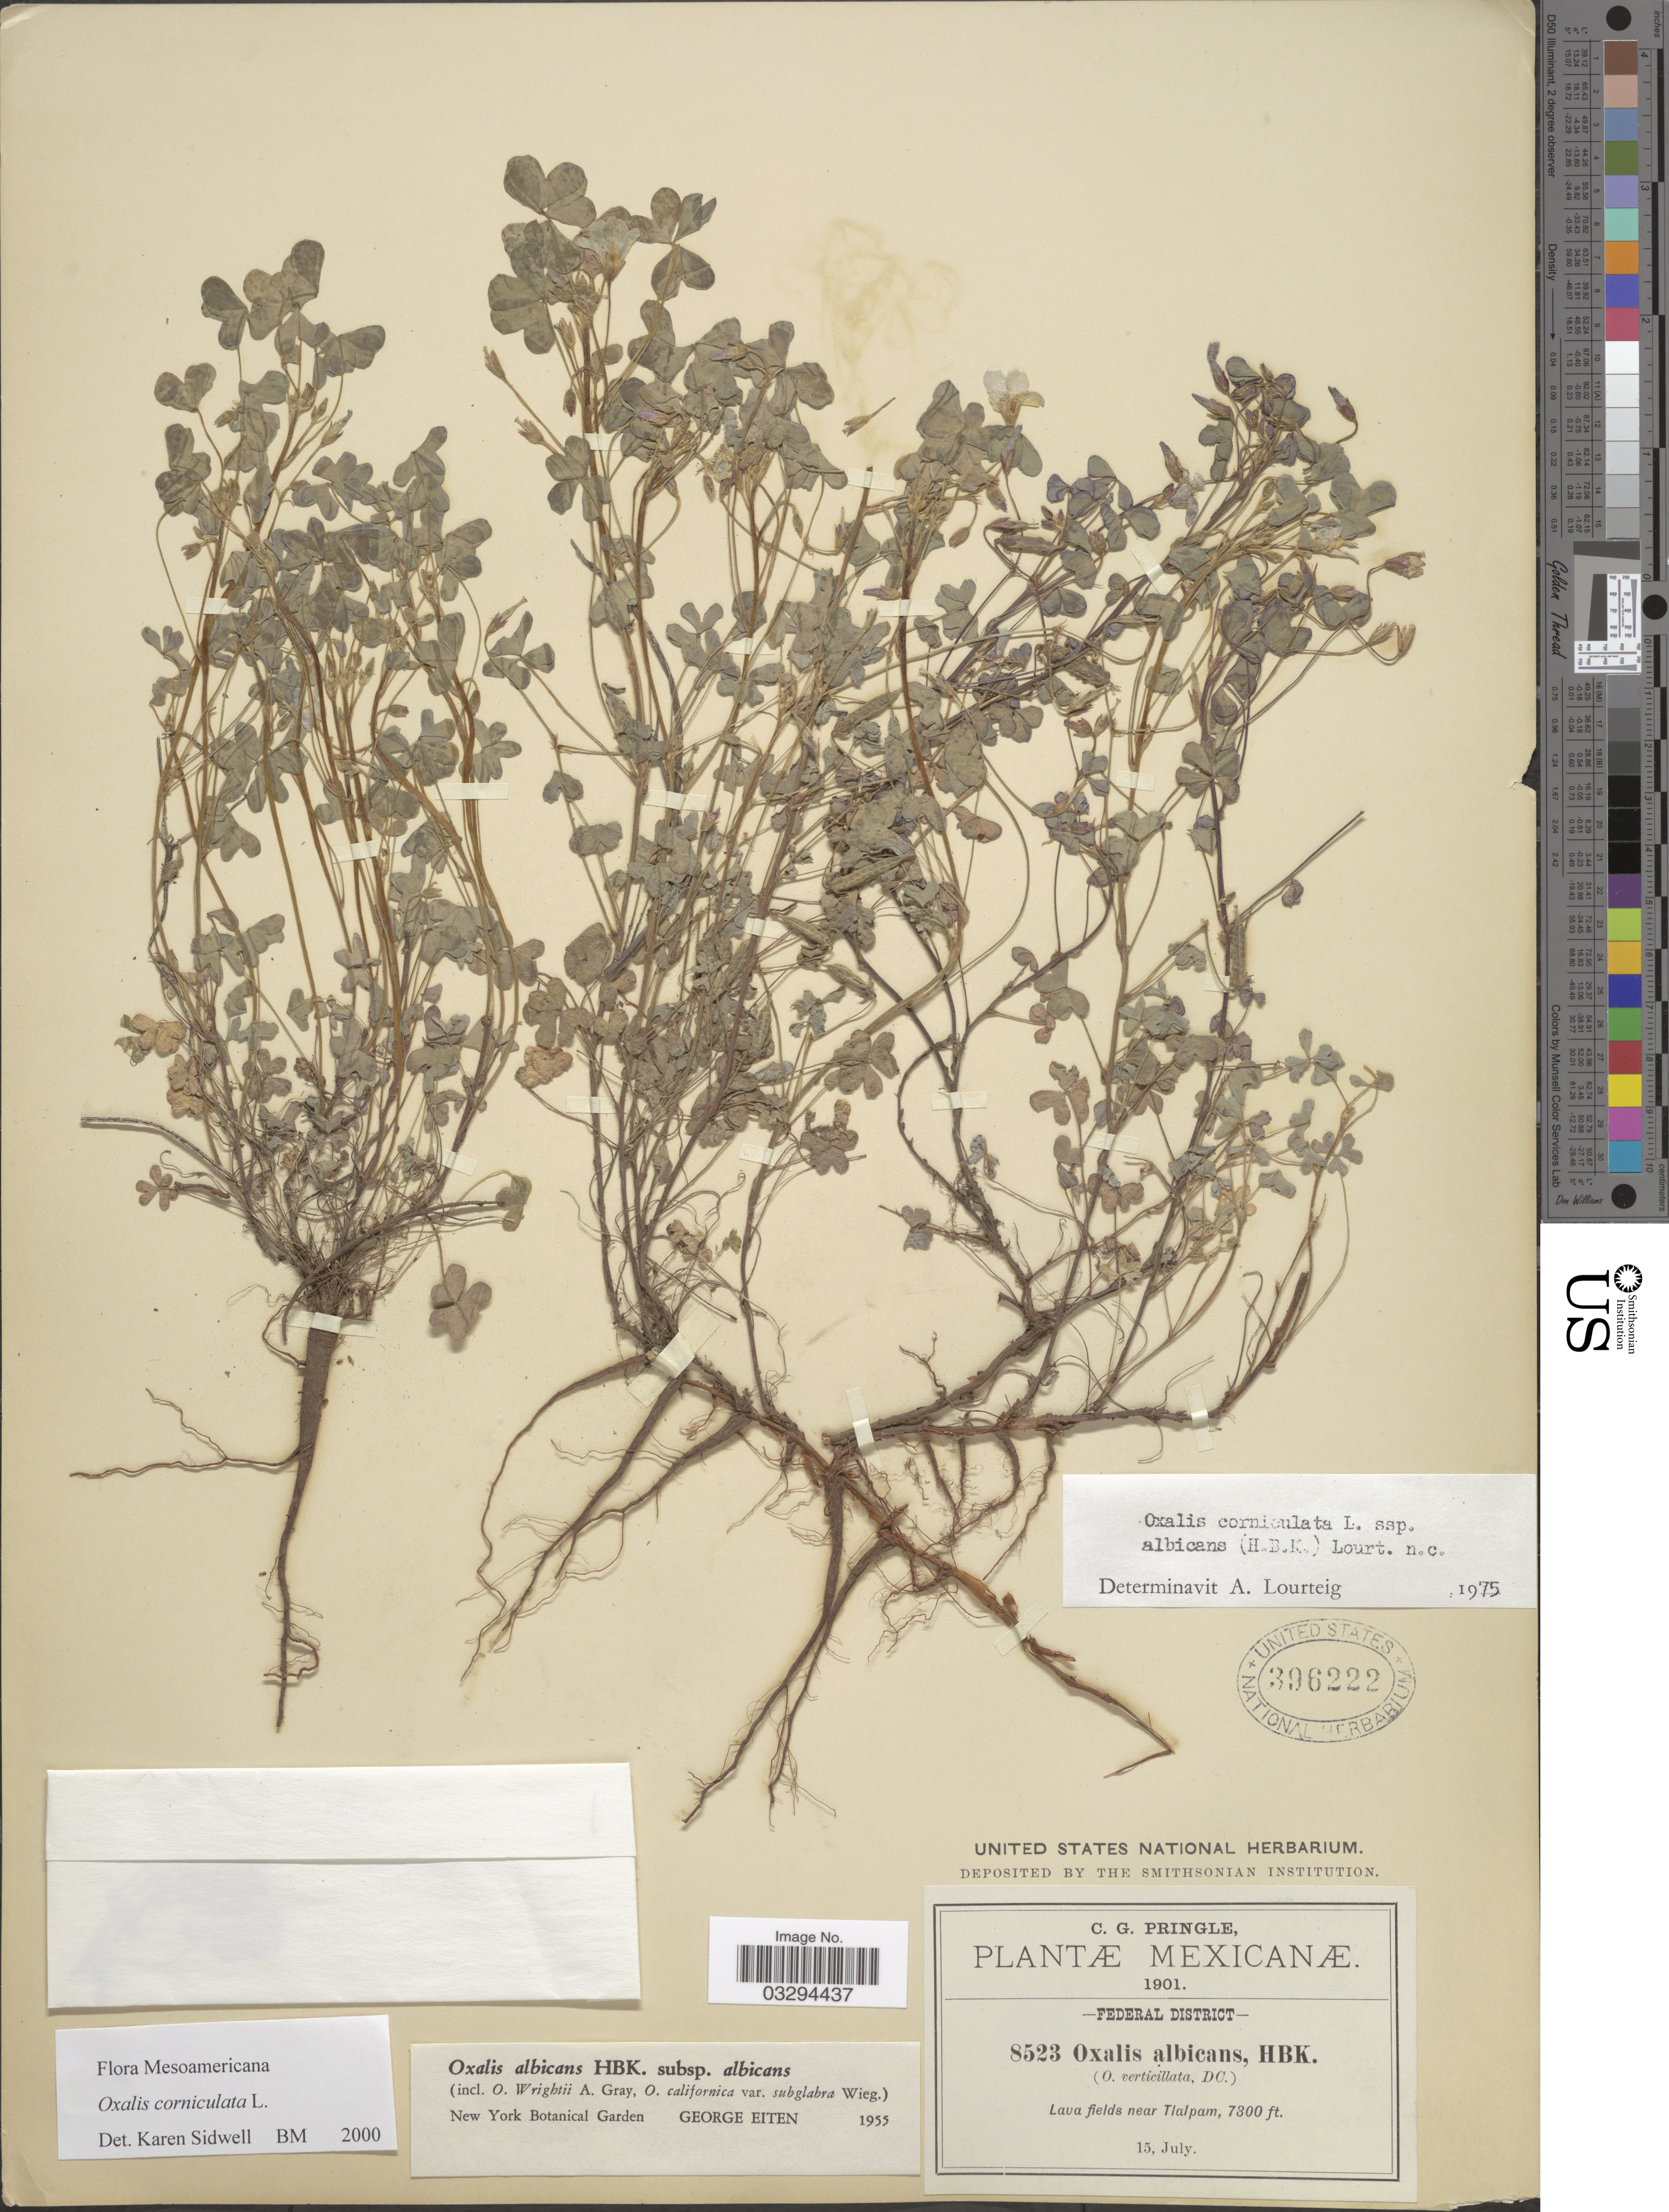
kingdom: Plantae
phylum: Tracheophyta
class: Magnoliopsida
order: Oxalidales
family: Oxalidaceae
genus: Oxalis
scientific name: Oxalis corniculata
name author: L.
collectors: C. G. Pringle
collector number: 8523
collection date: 1901-07-15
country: Mexico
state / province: Distrito Federal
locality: Federal District, Lava fields near Tlalpam.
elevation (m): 2225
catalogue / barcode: US 396222